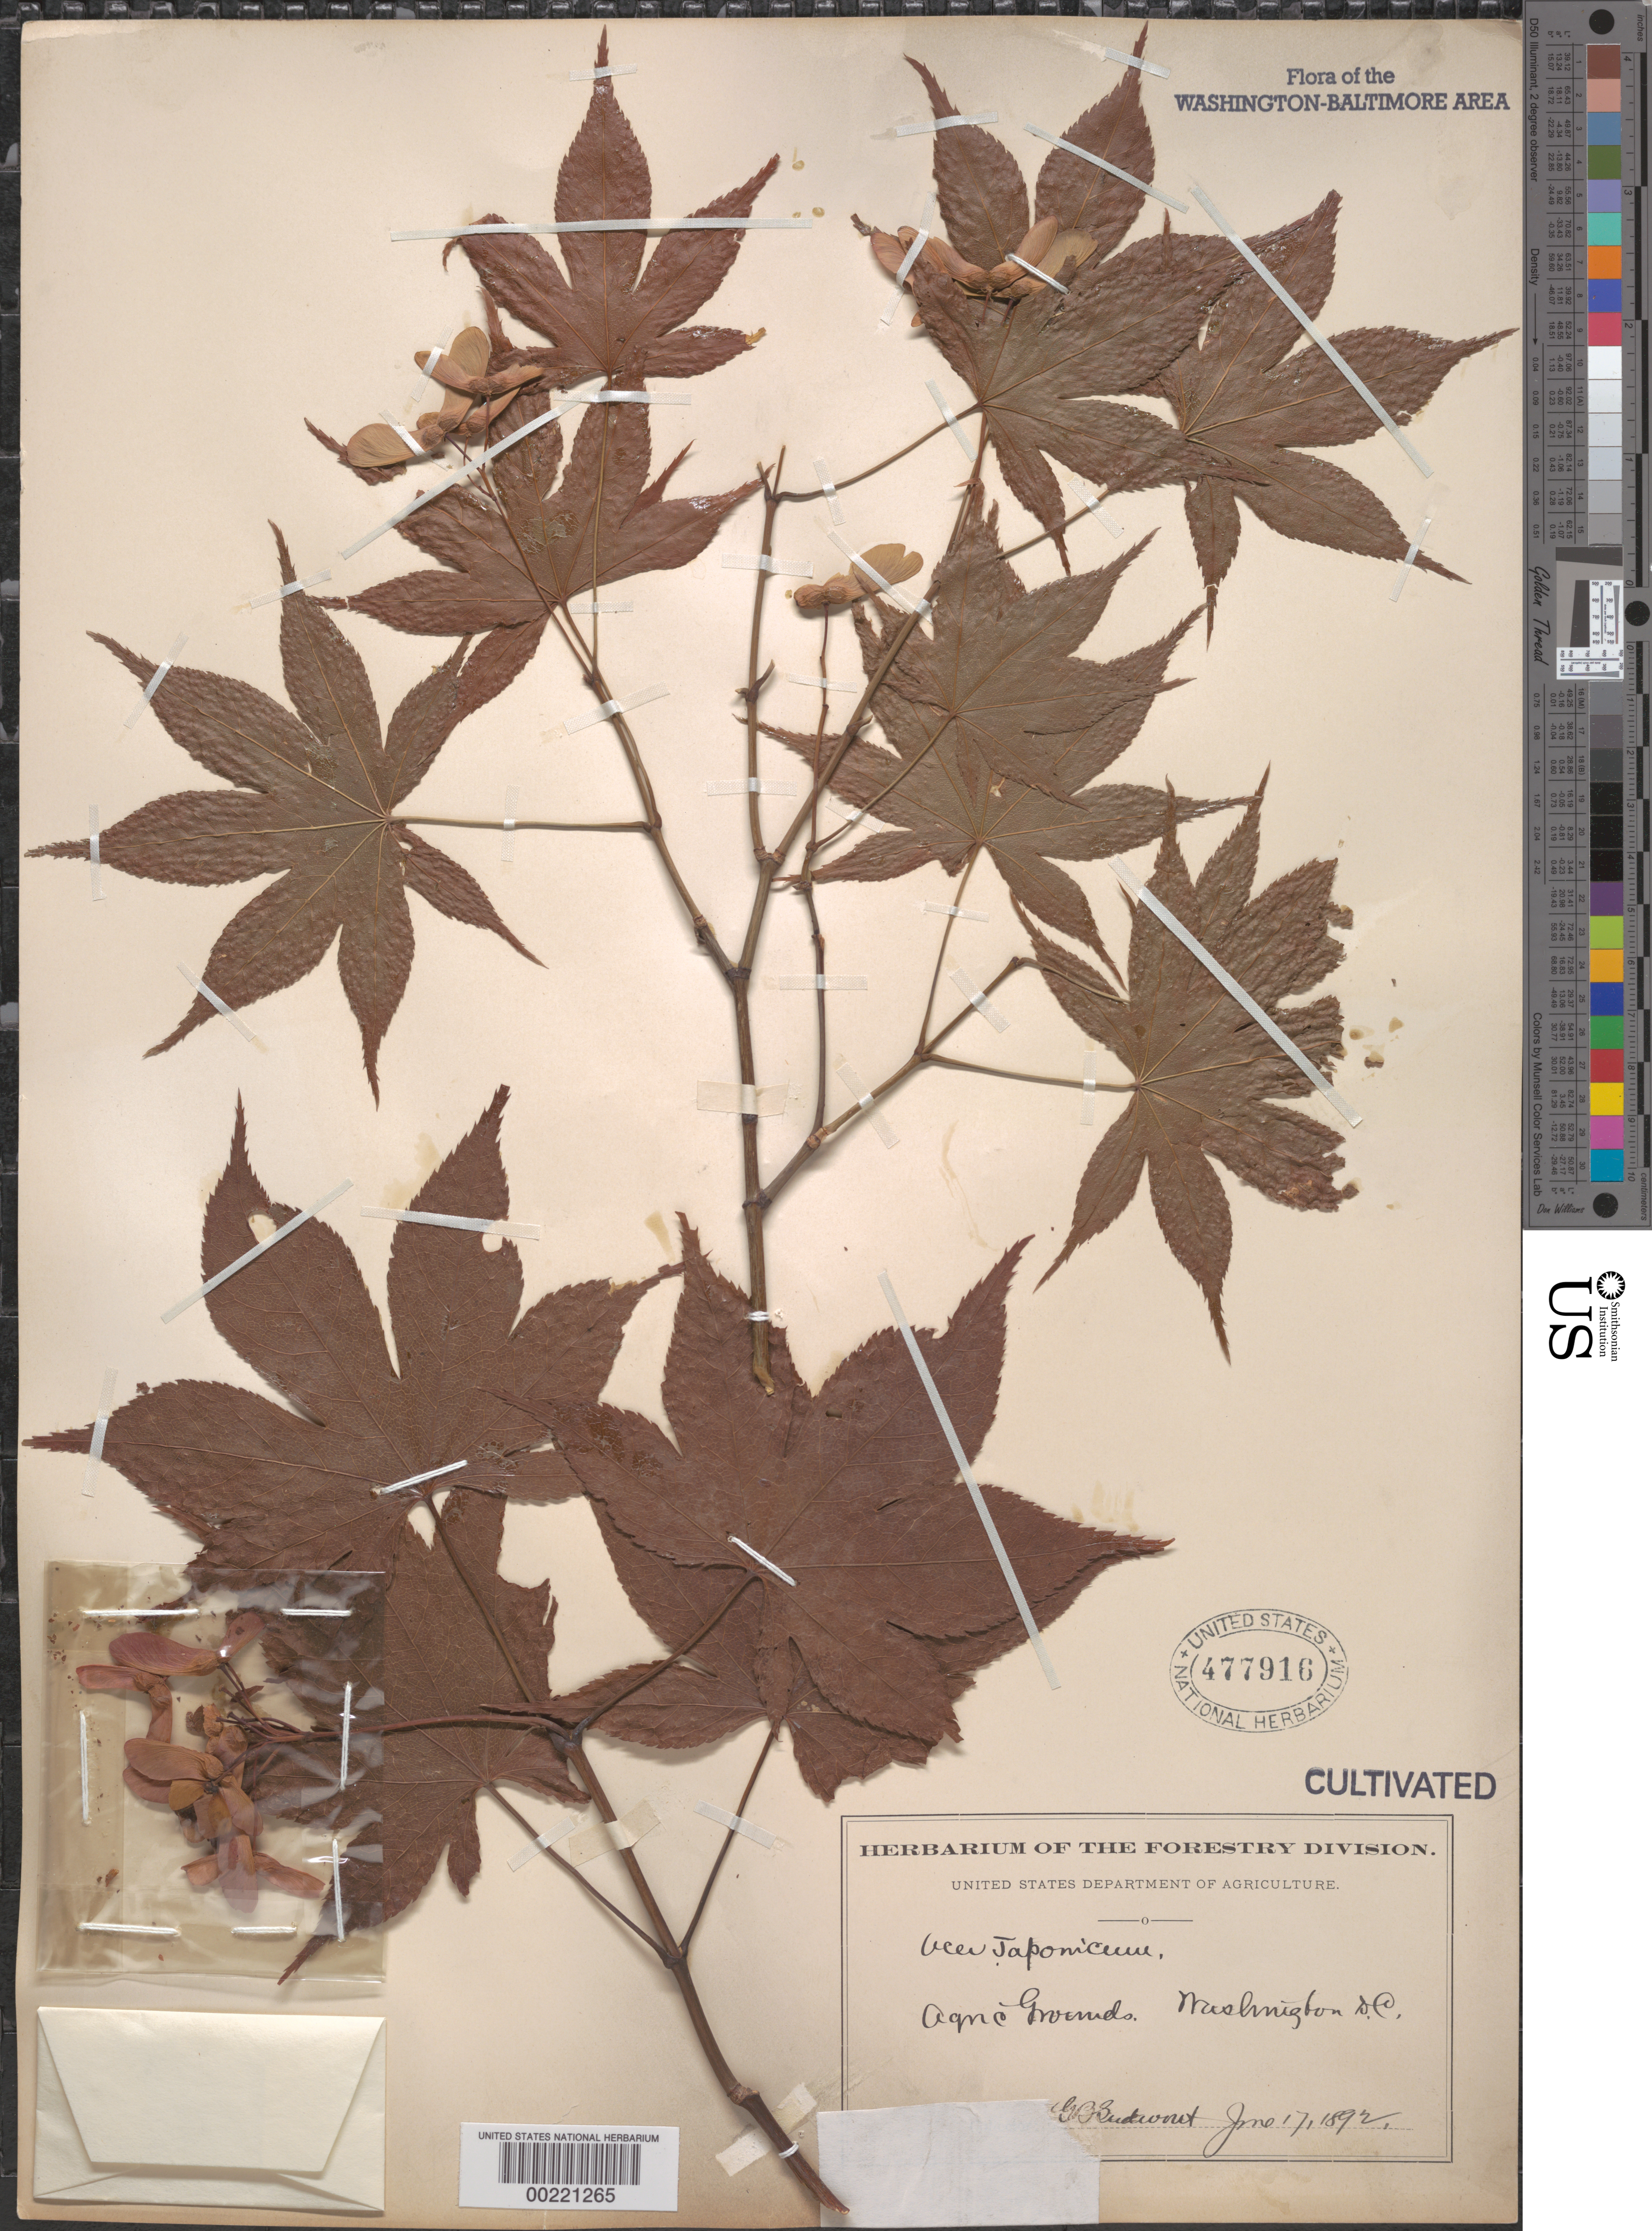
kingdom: Plantae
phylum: Tracheophyta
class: Magnoliopsida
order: Sapindales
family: Sapindaceae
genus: Acer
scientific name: Acer japonicum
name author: Thunb.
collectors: G. B. Sudworth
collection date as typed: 17 Jun 1892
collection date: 1892-06-17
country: United States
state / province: District of Columbia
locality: Department of Agriculture grounds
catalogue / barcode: US 477916